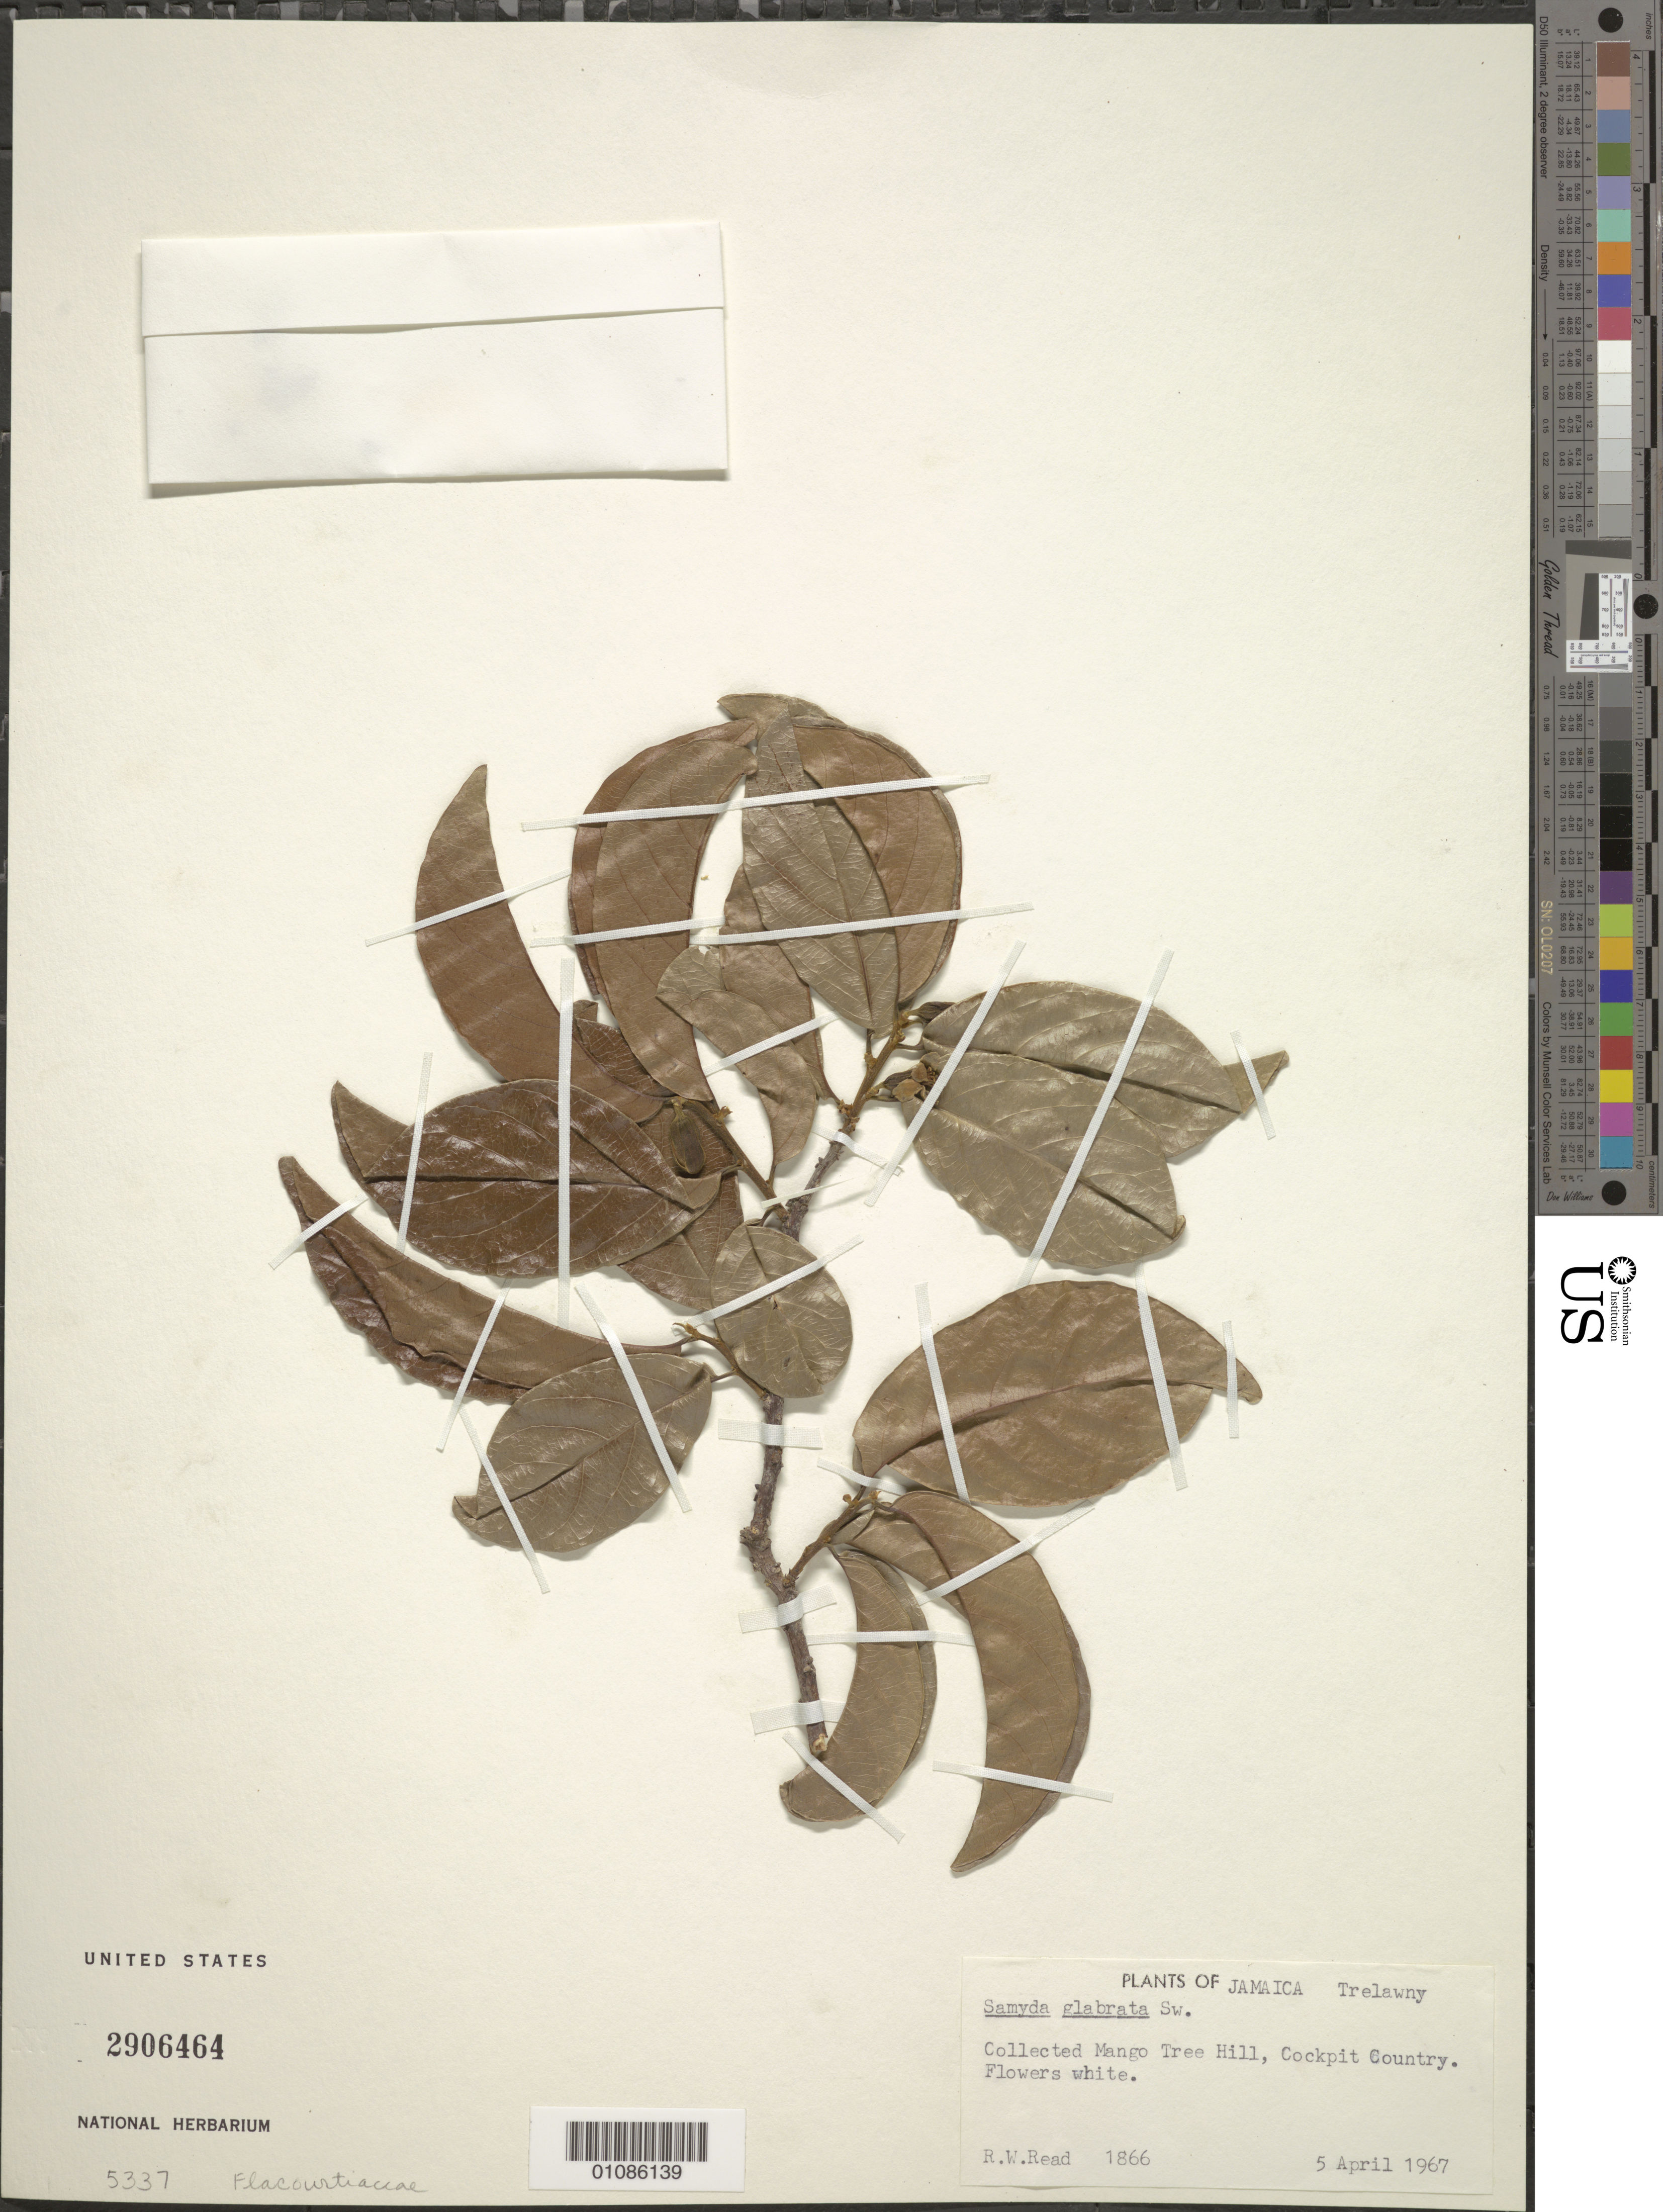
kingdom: Plantae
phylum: Tracheophyta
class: Magnoliopsida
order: Malpighiales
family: Salicaceae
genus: Casearia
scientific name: Casearia kigeri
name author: T. Samar. & M.H. Alford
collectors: R. W. Read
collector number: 1866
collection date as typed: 05 Apr 1967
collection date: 1967-04-05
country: Jamaica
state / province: Trelawny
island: Jamaica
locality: Collected Mango Tree hill, cokpit Country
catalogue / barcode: US 2906464